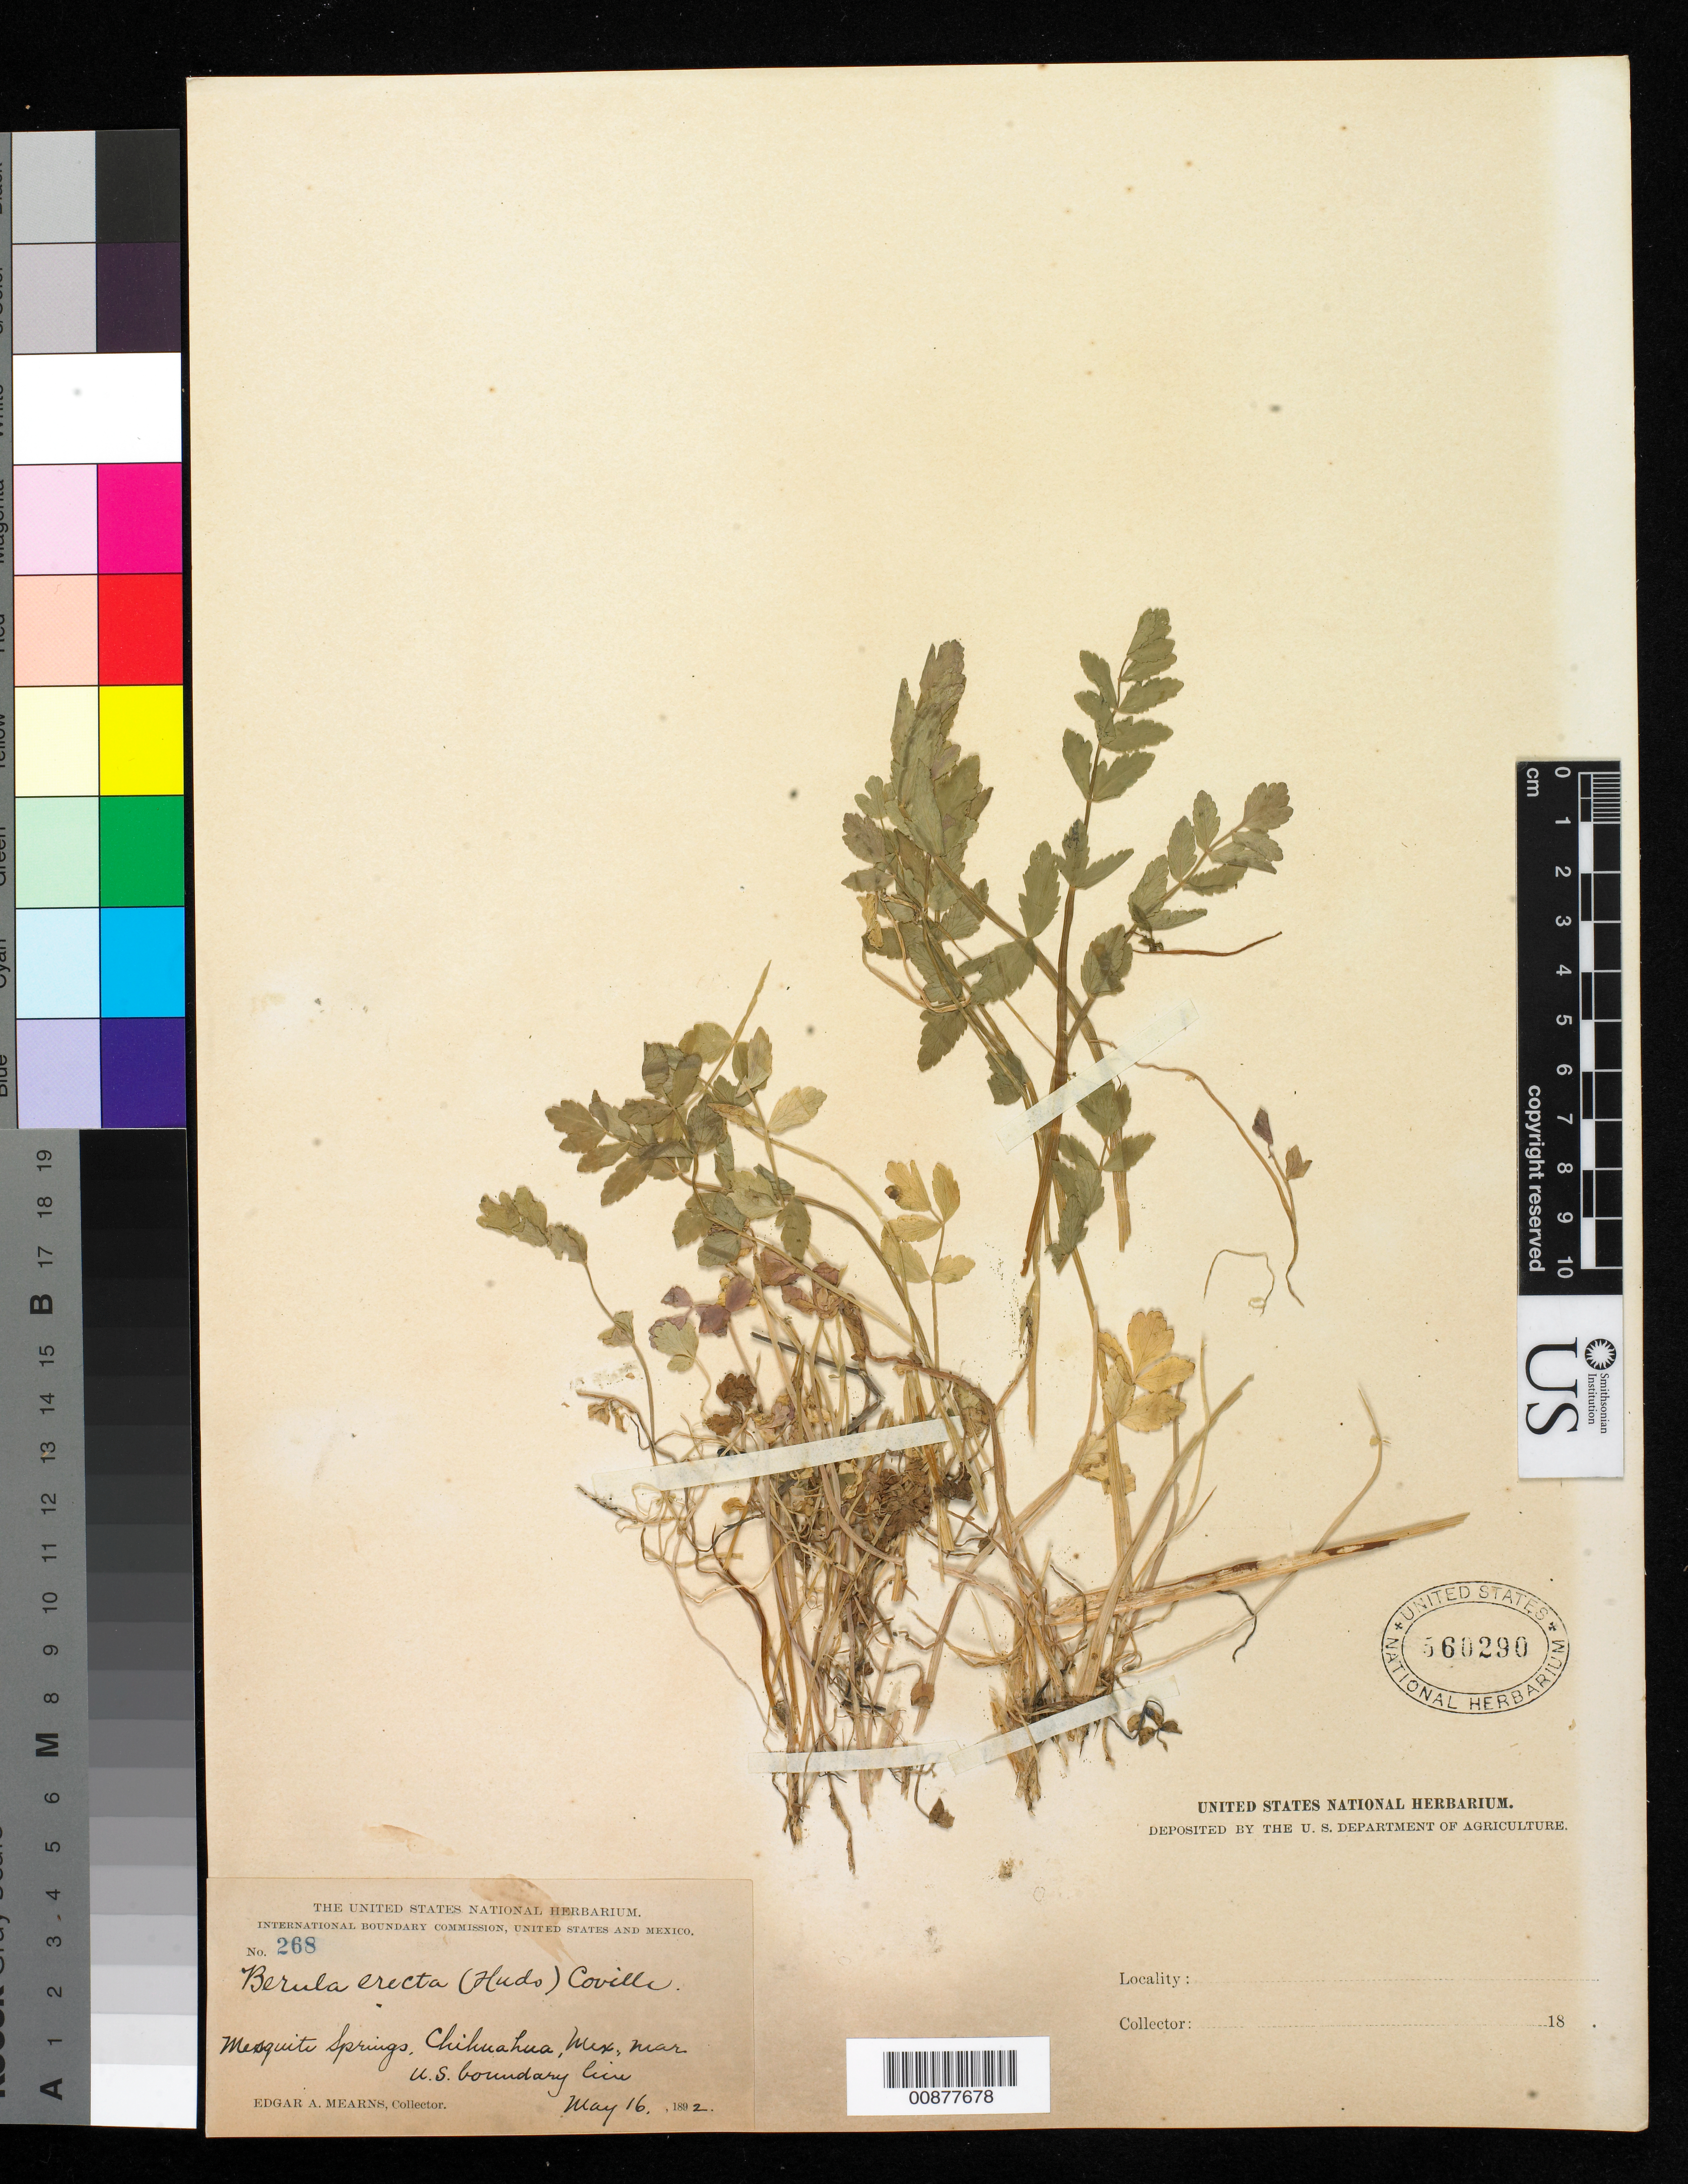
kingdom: Plantae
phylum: Tracheophyta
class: Magnoliopsida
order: Apiales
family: Apiaceae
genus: Berula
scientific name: Berula erecta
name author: (Huds.) Coville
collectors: E. A. Mearns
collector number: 268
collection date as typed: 16 May 1892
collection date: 1892-05-16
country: Mexico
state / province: Chihuahua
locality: Mesquite Springs, Chihuahua. Near U.S. boundary line.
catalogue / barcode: US 560290